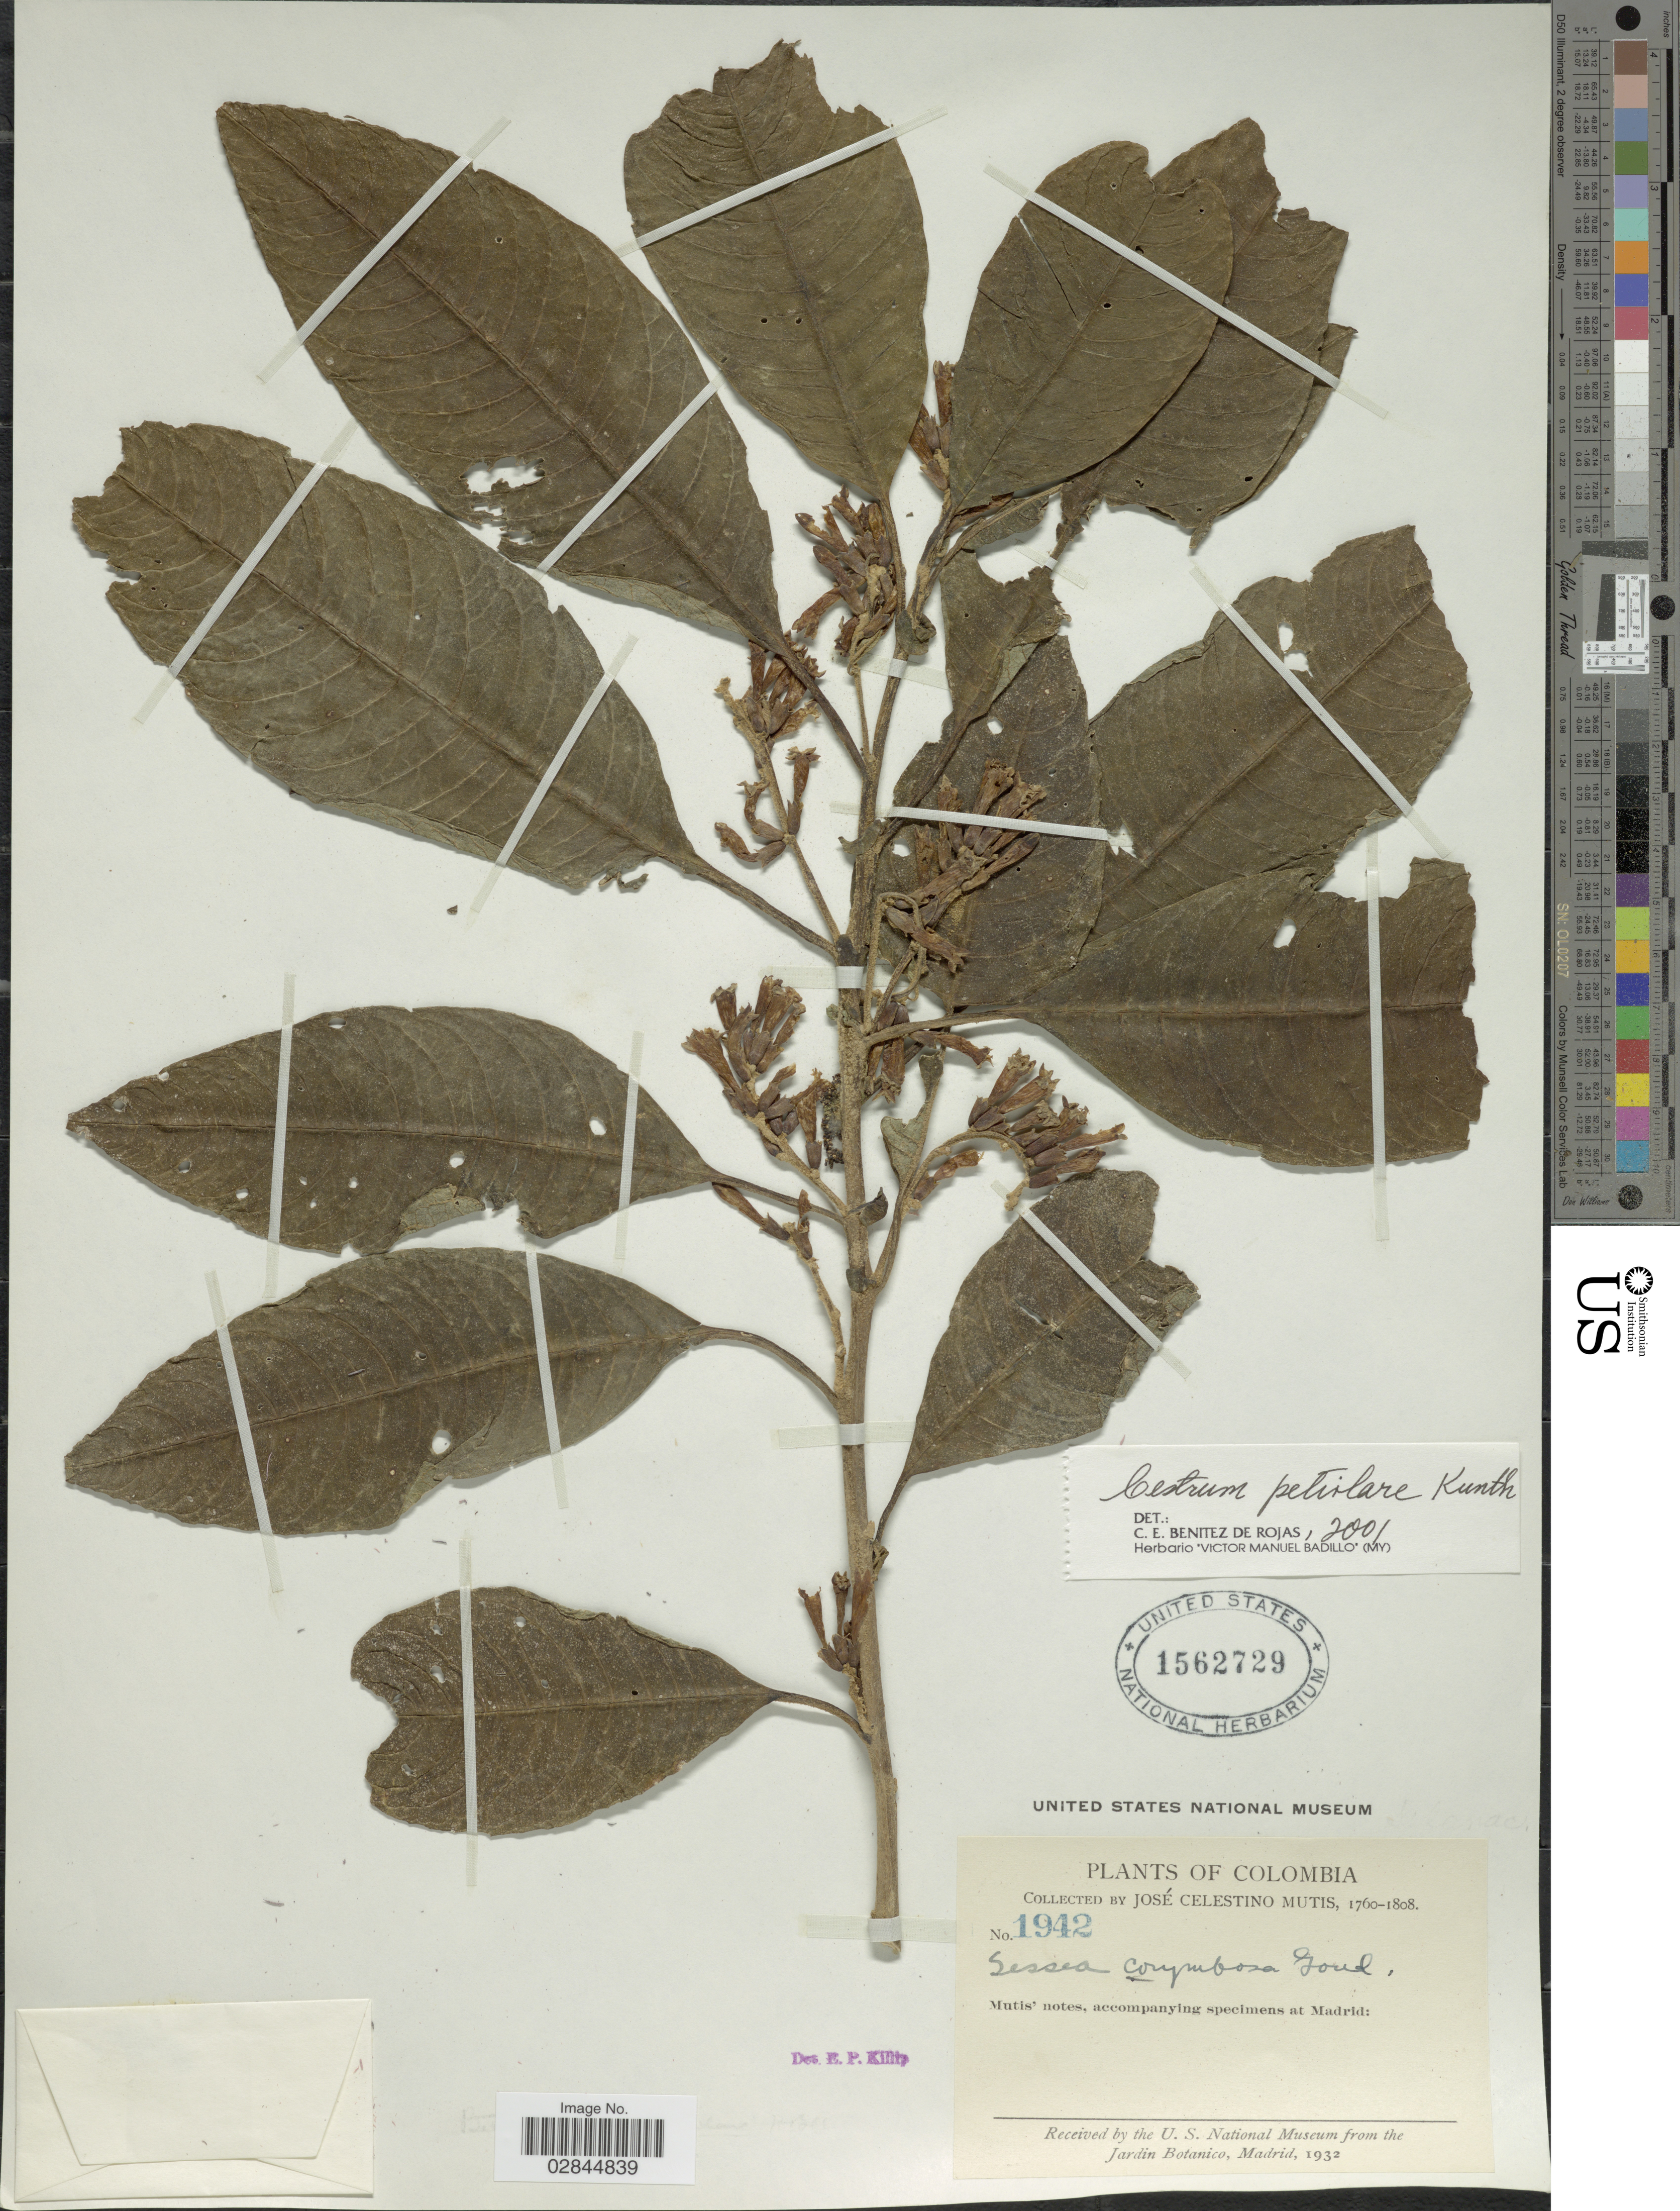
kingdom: Plantae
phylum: Tracheophyta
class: Magnoliopsida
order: Solanales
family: Solanaceae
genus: Cestrum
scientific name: Cestrum petiolare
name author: Kunth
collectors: J. C. B. Mutis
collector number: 1942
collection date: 1760/1808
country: Colombia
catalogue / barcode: US 1562729